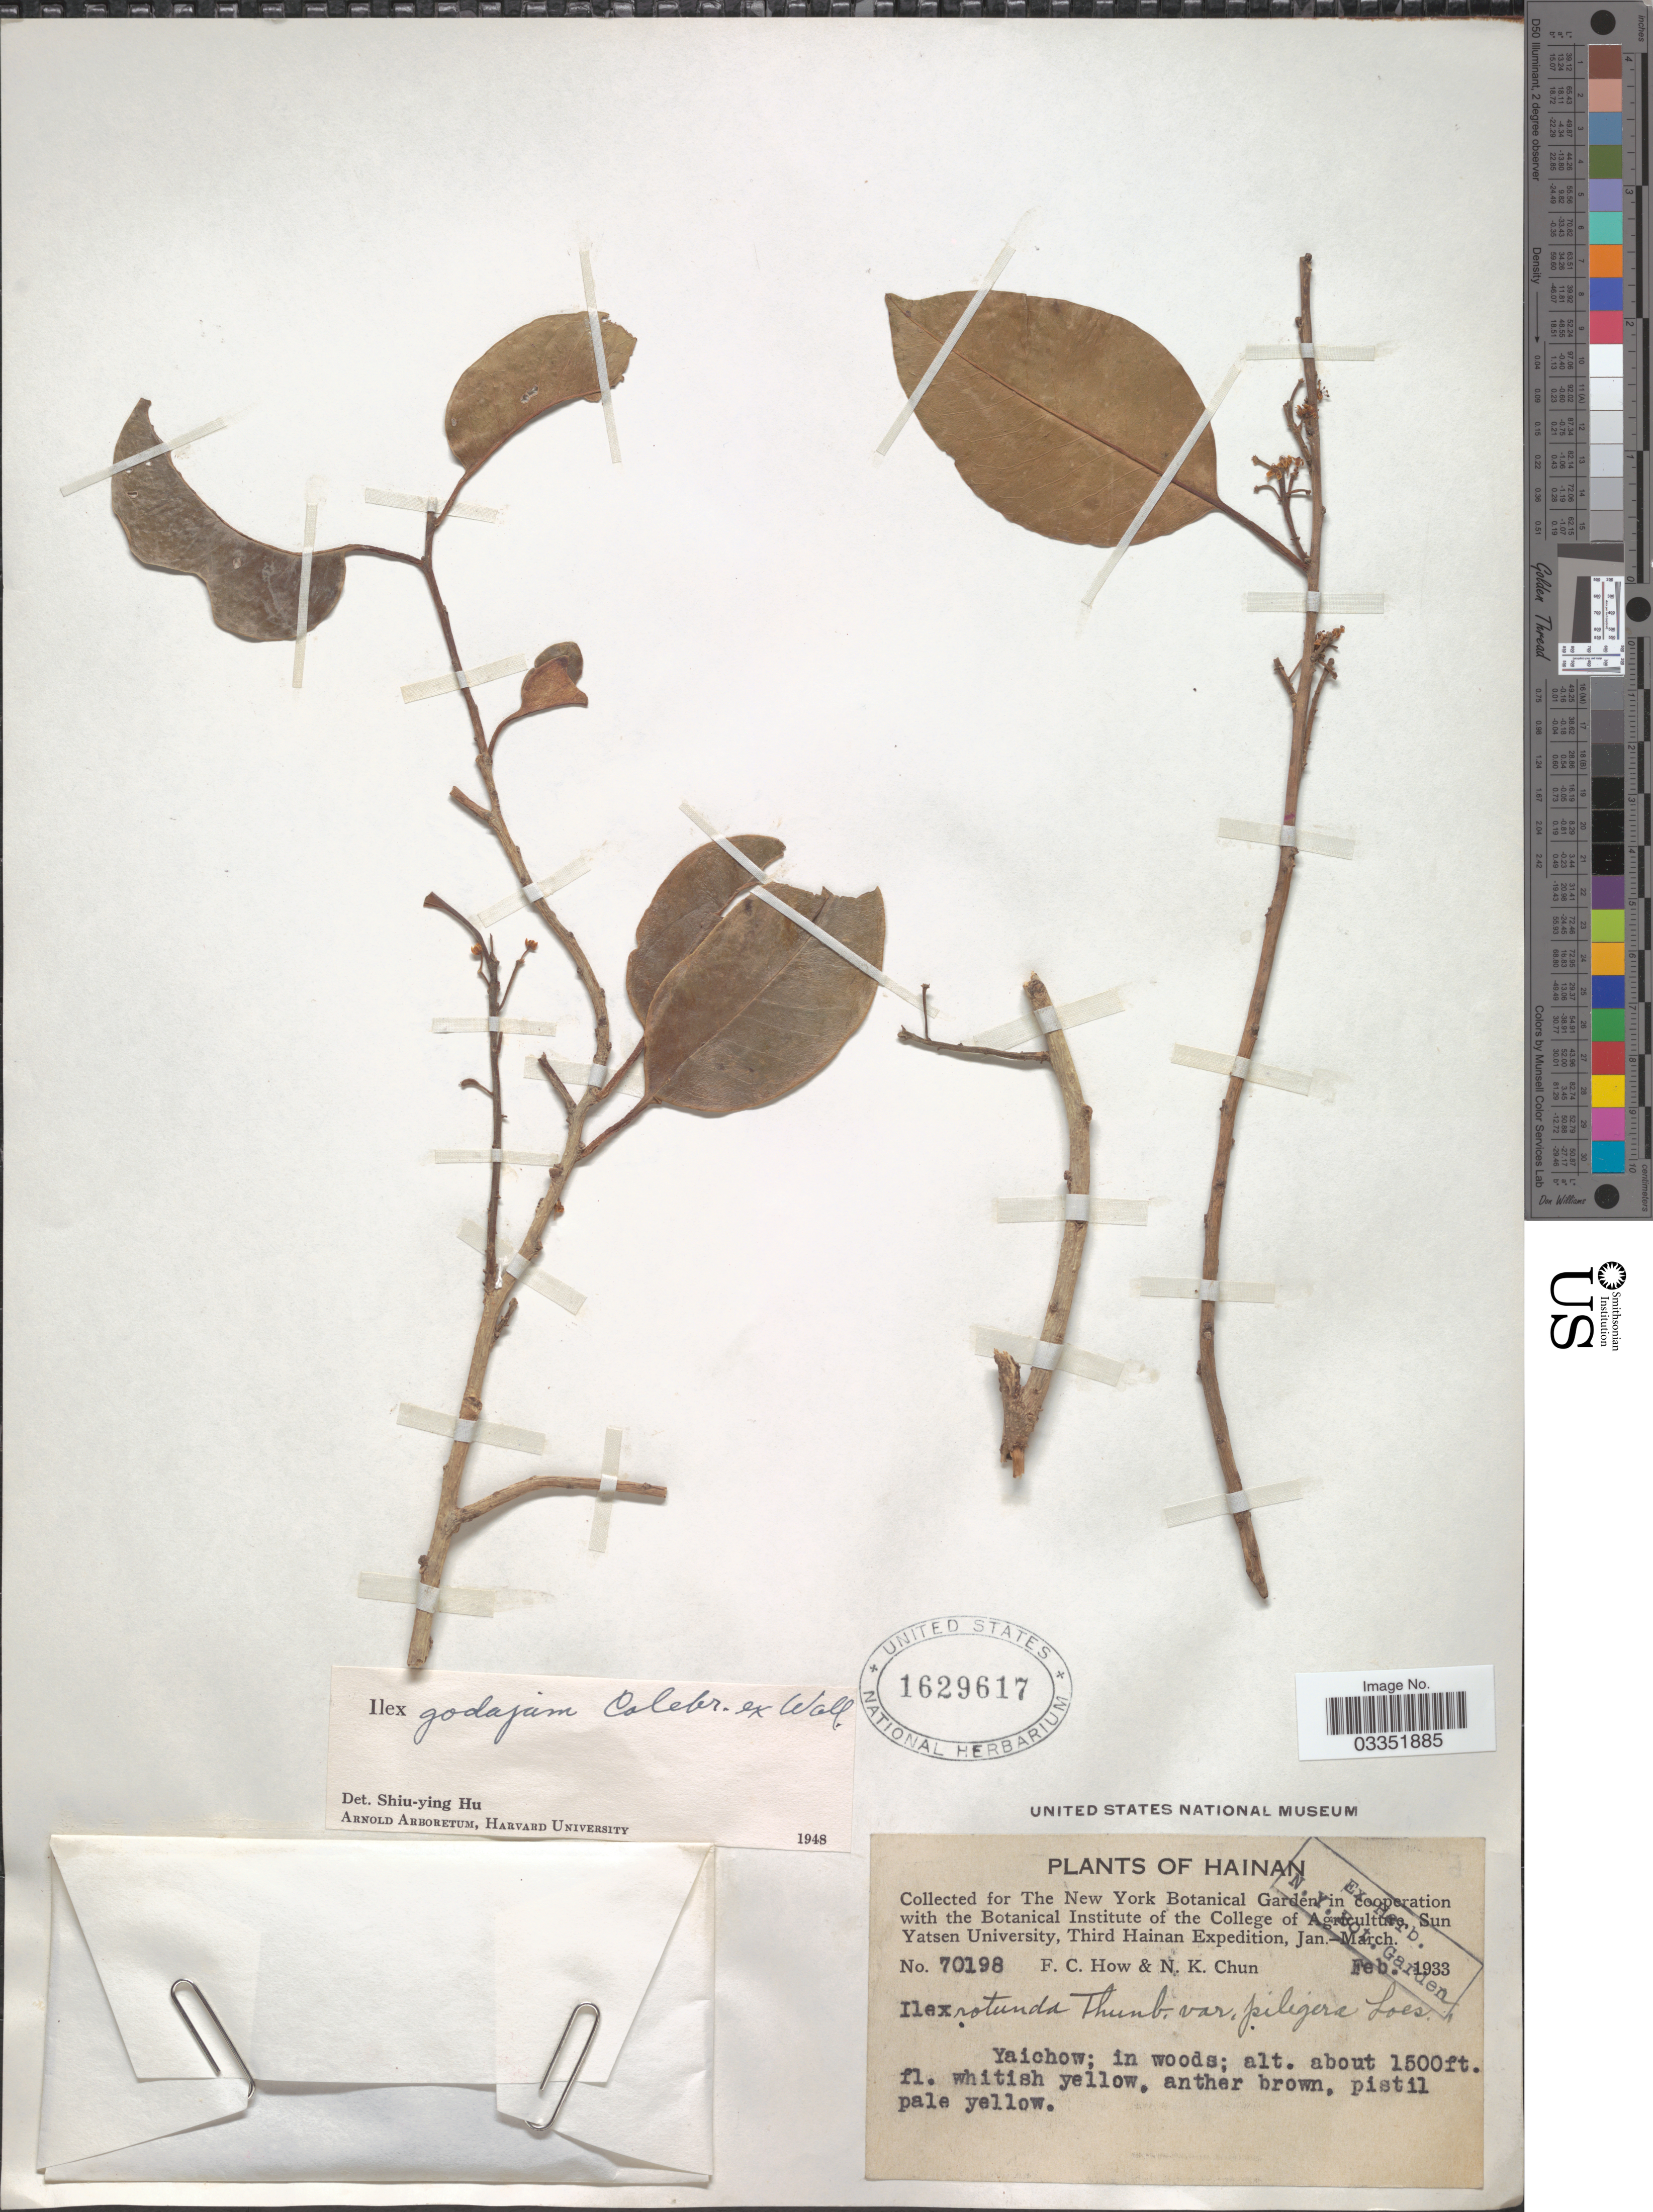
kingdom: Plantae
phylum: Tracheophyta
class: Magnoliopsida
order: Aquifoliales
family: Aquifoliaceae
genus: Ilex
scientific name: Ilex godajam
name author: Wall. ex Hook. f.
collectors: F. C. How & N. K. Chun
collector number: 70198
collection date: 1933-02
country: China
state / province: Hainan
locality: Yaichow.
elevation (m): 457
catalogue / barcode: US 1629617